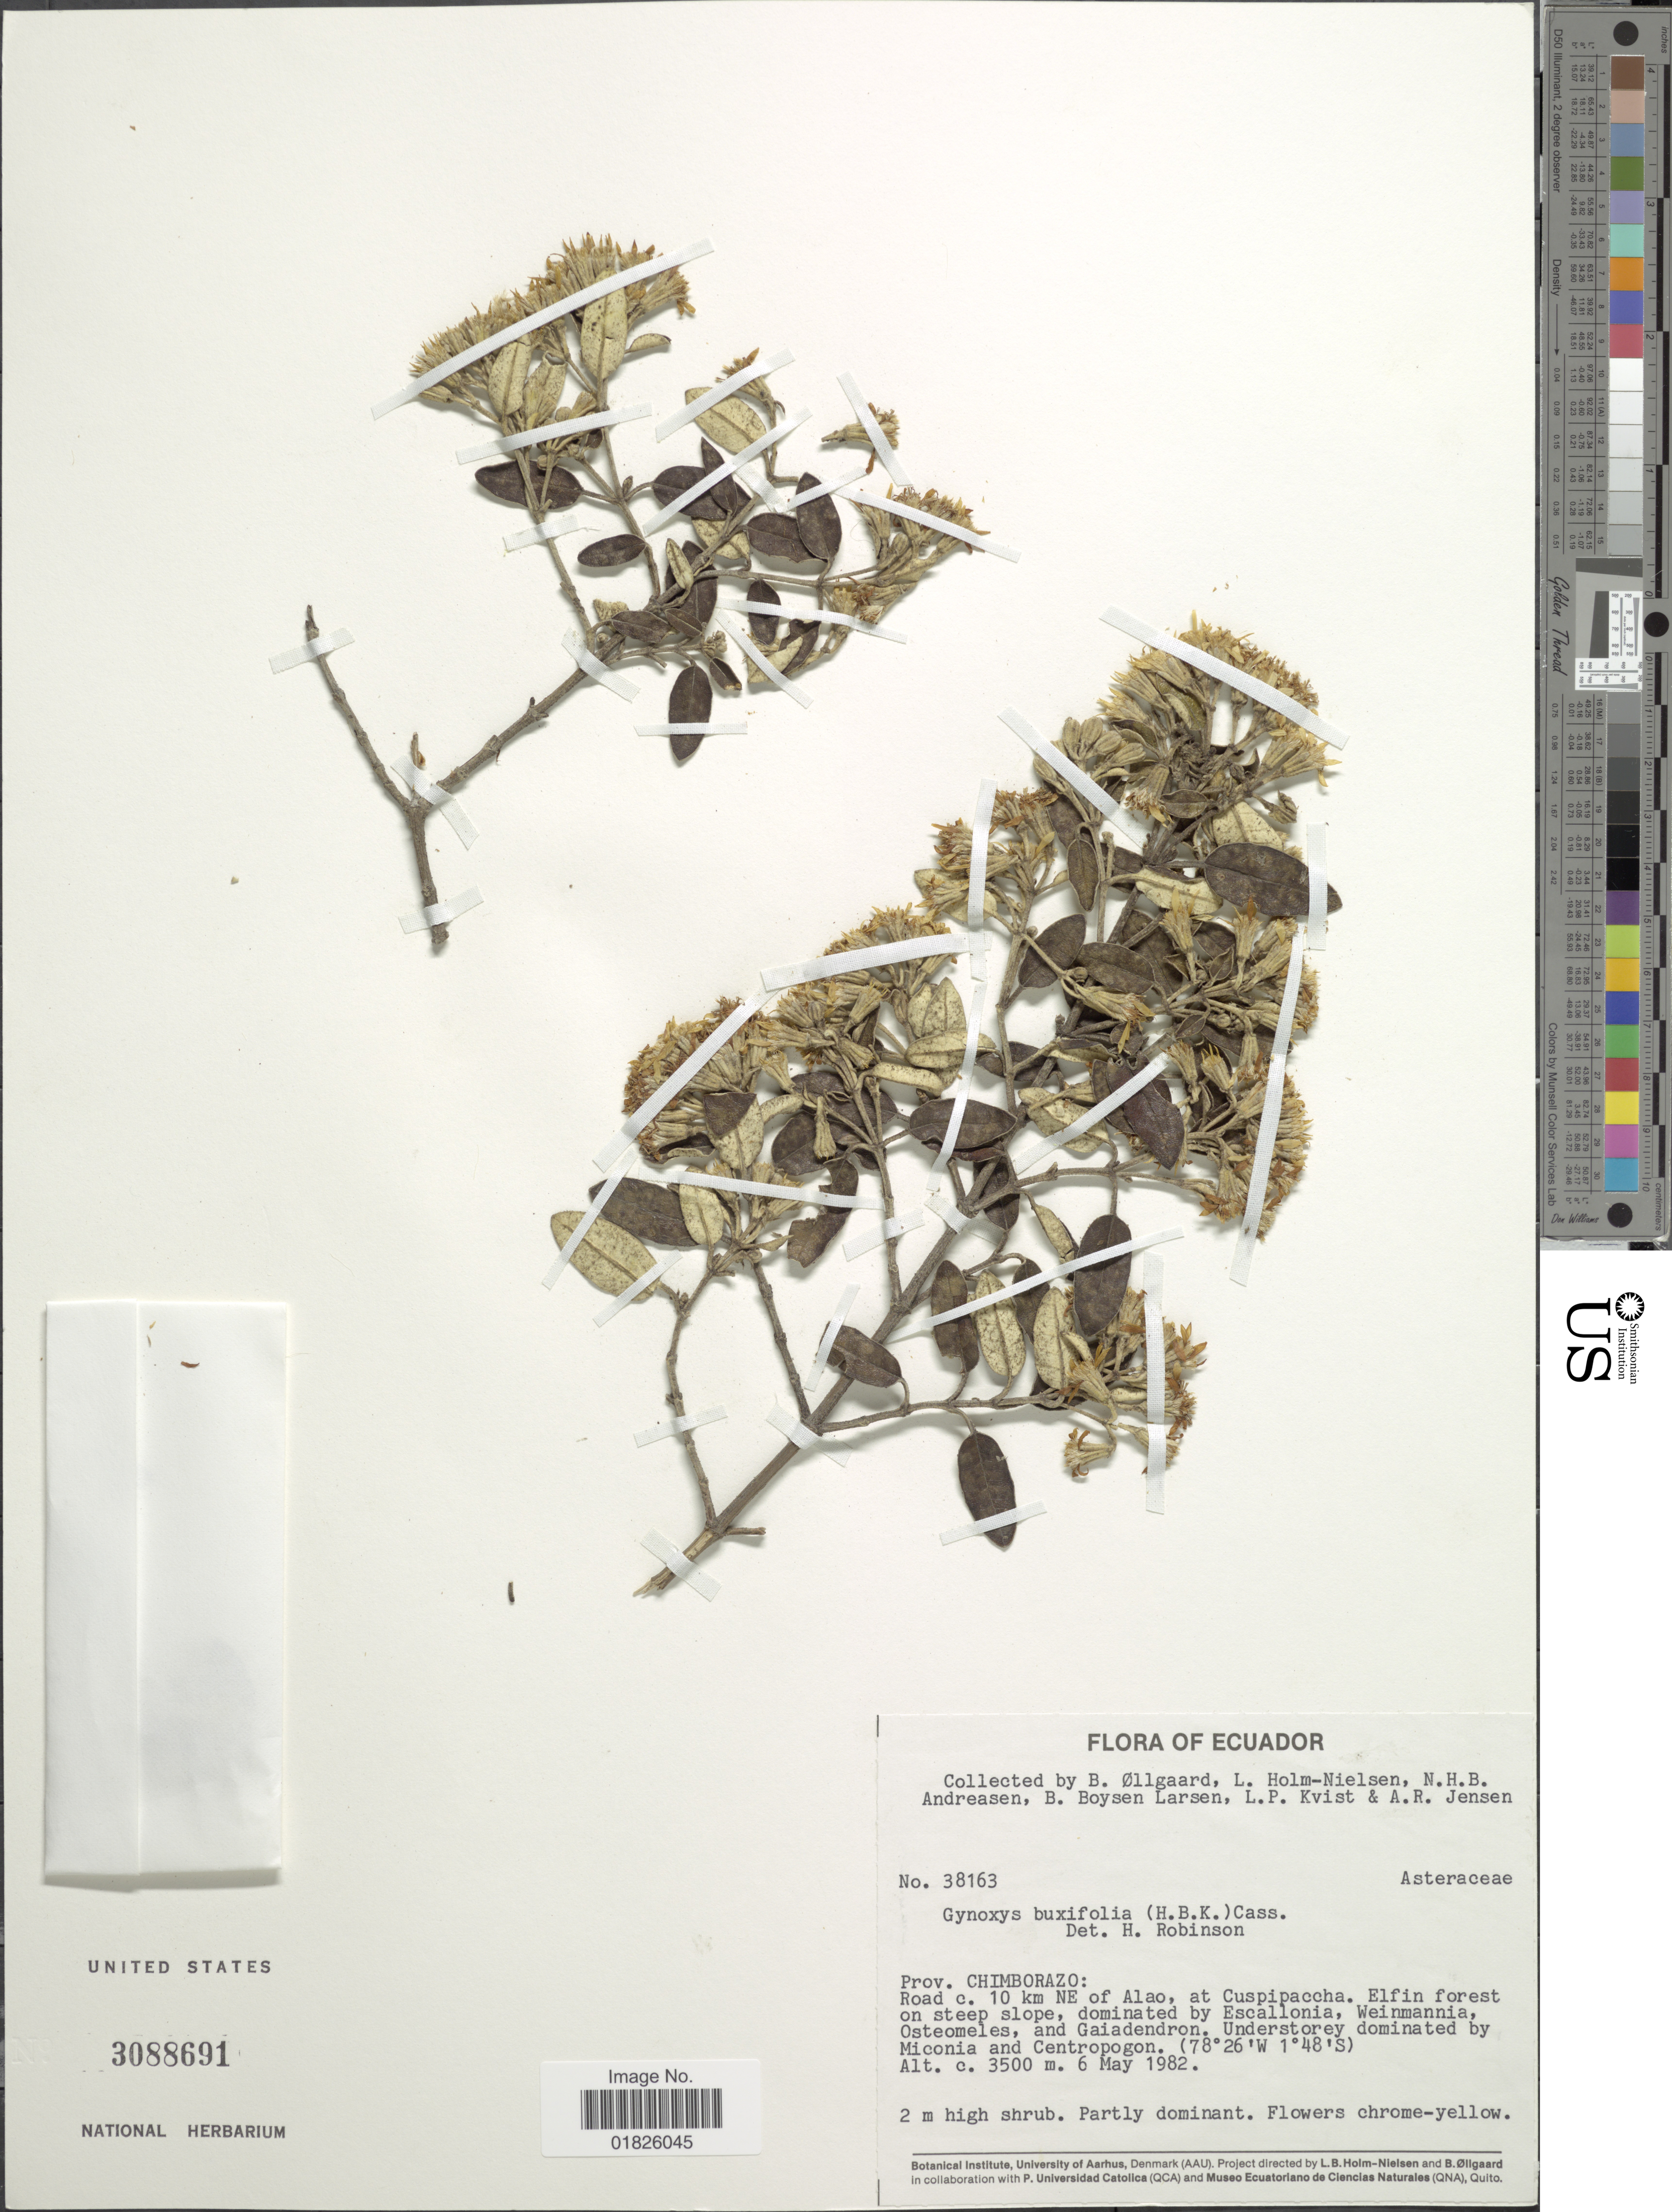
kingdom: Plantae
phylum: Tracheophyta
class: Magnoliopsida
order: Asterales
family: Asteraceae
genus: Gynoxys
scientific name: Gynoxys buxifolia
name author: (Kunth) Cass.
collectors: B. Øllgaard, L. B. Holm-Nielsen, N. Andreasen, B. Boysen Larsen & et al.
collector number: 38163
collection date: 1982-05-06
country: Ecuador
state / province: Chimborazo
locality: Road c. 10 km NE of Alao at Cuspipaccha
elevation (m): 3500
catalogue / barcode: US 3088691